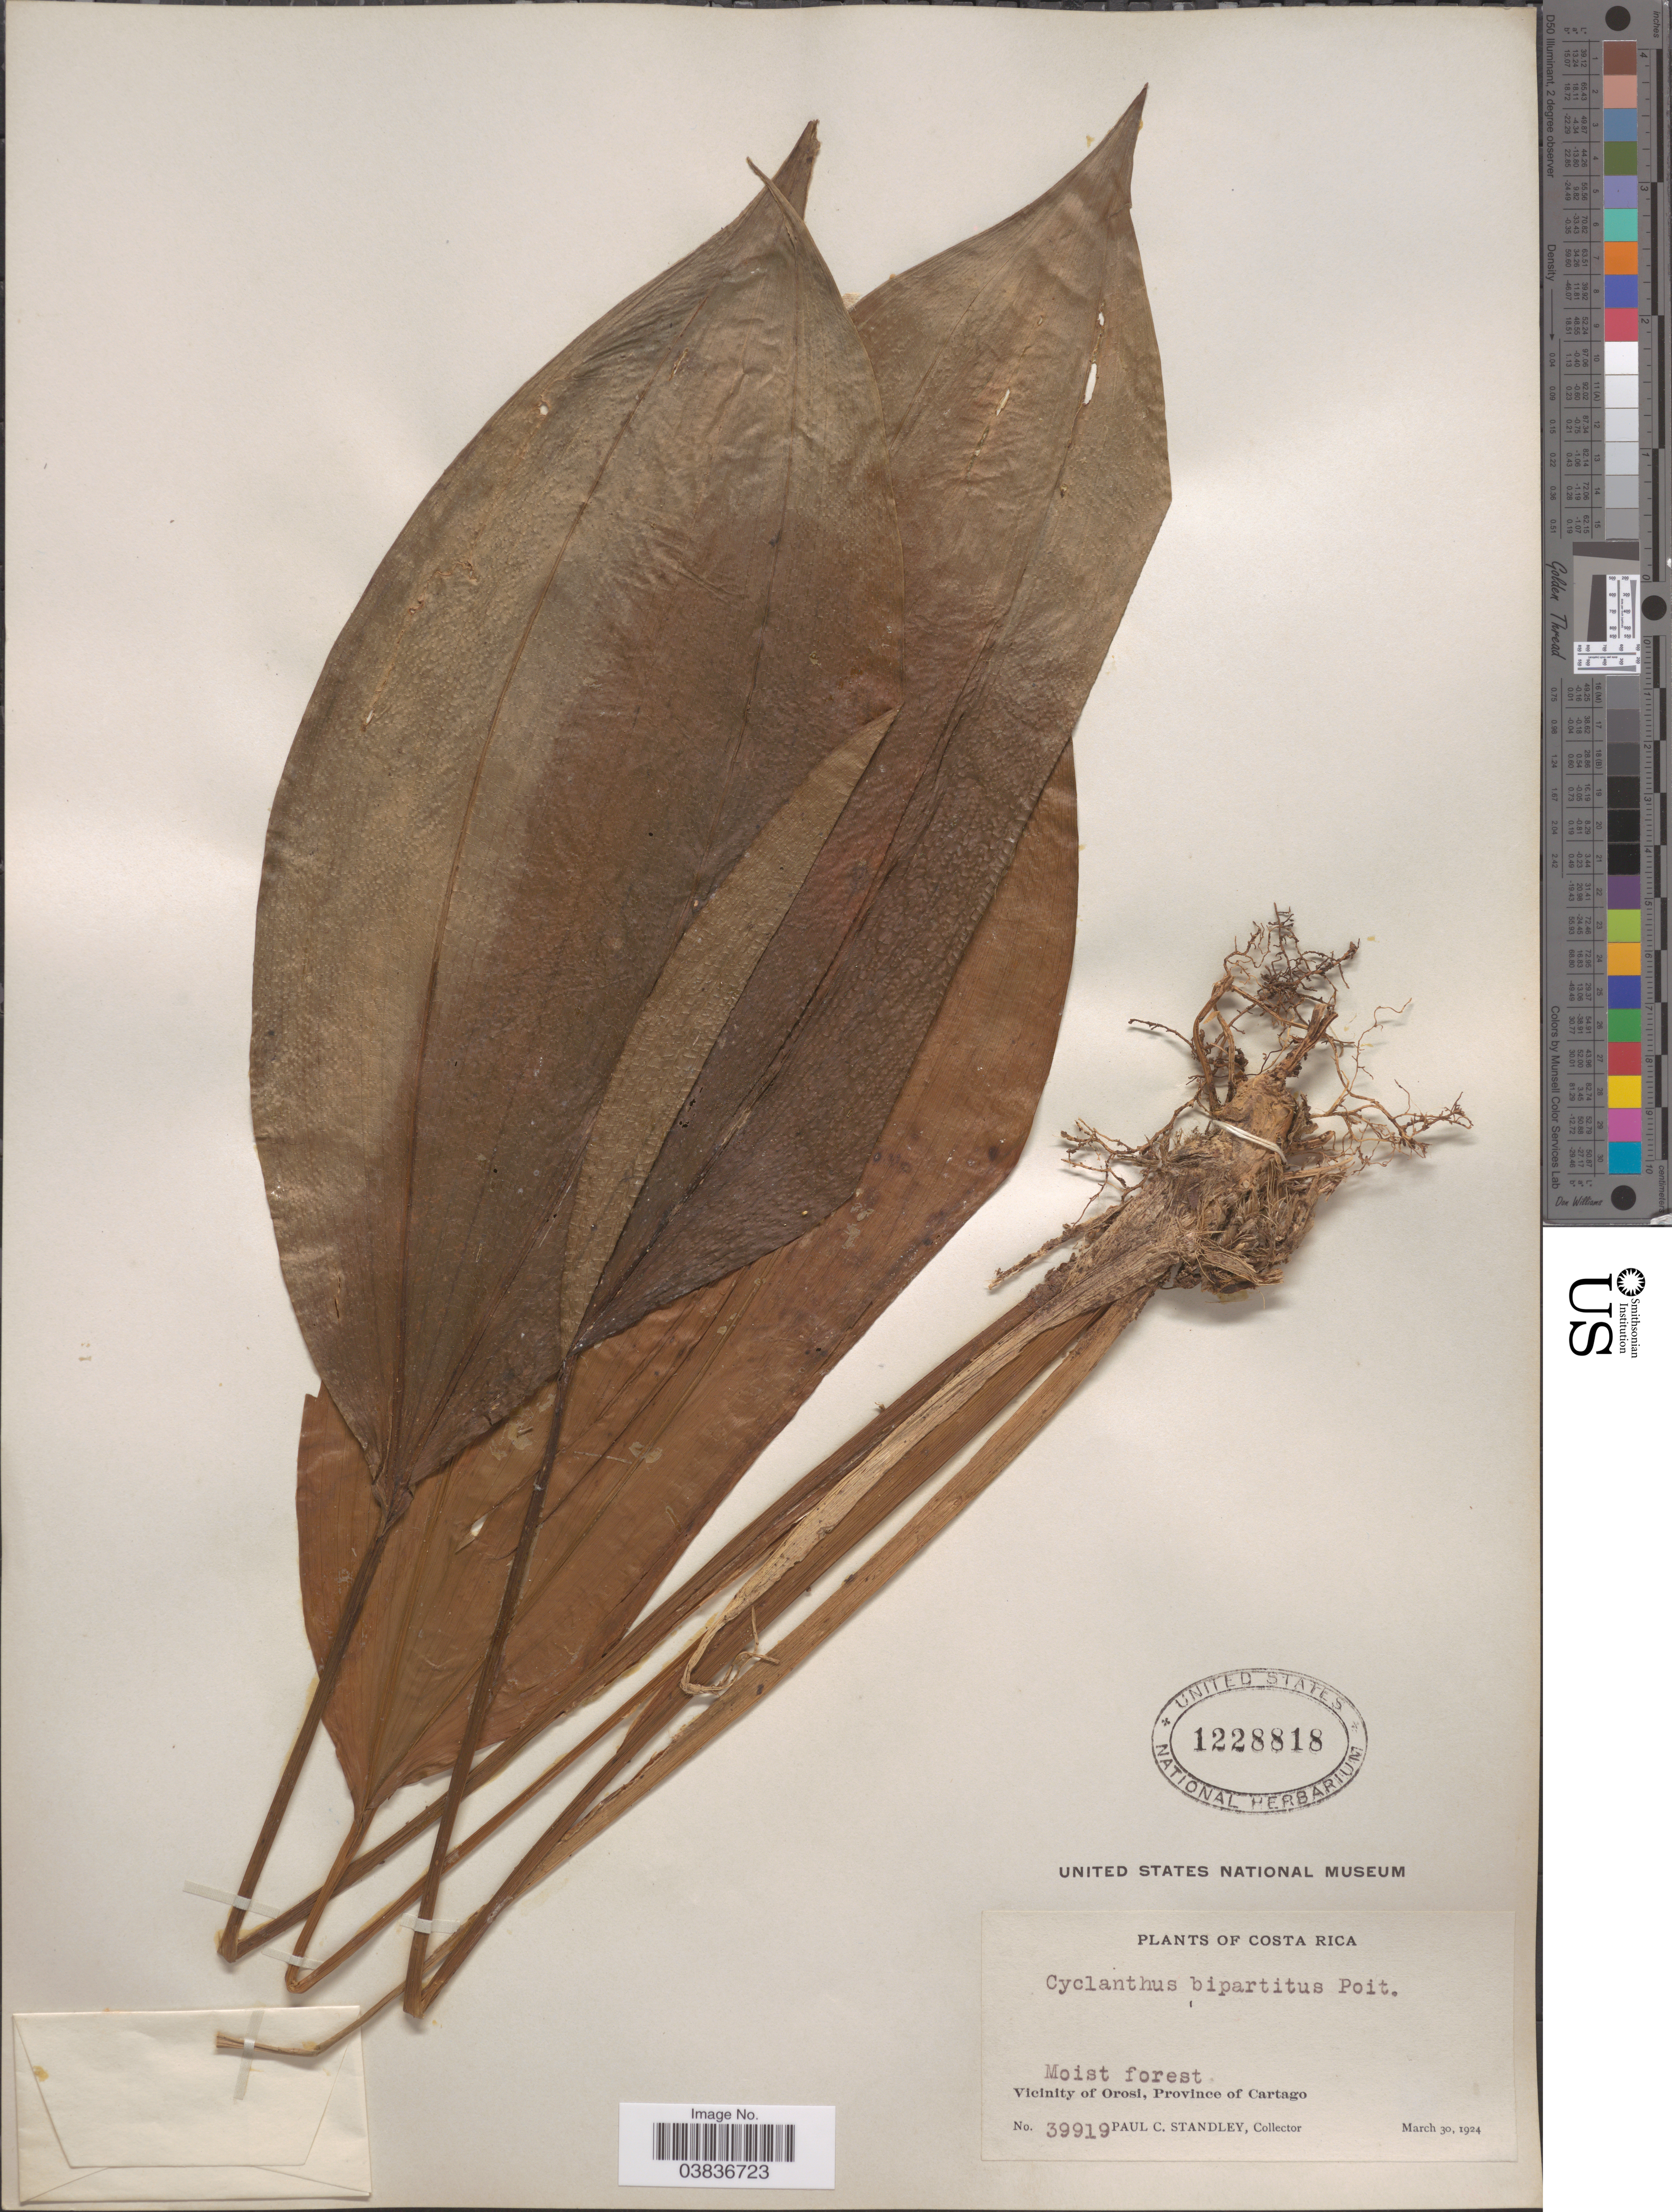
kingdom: Plantae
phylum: Tracheophyta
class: Liliopsida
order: Pandanales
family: Cyclanthaceae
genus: Cyclanthus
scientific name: Cyclanthus bipartitus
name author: Poit. ex A. Rich.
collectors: P. C. Standley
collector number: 39919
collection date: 1924-03-30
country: Costa Rica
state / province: Cartago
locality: Vicinity of Orosi.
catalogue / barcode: US 1228818